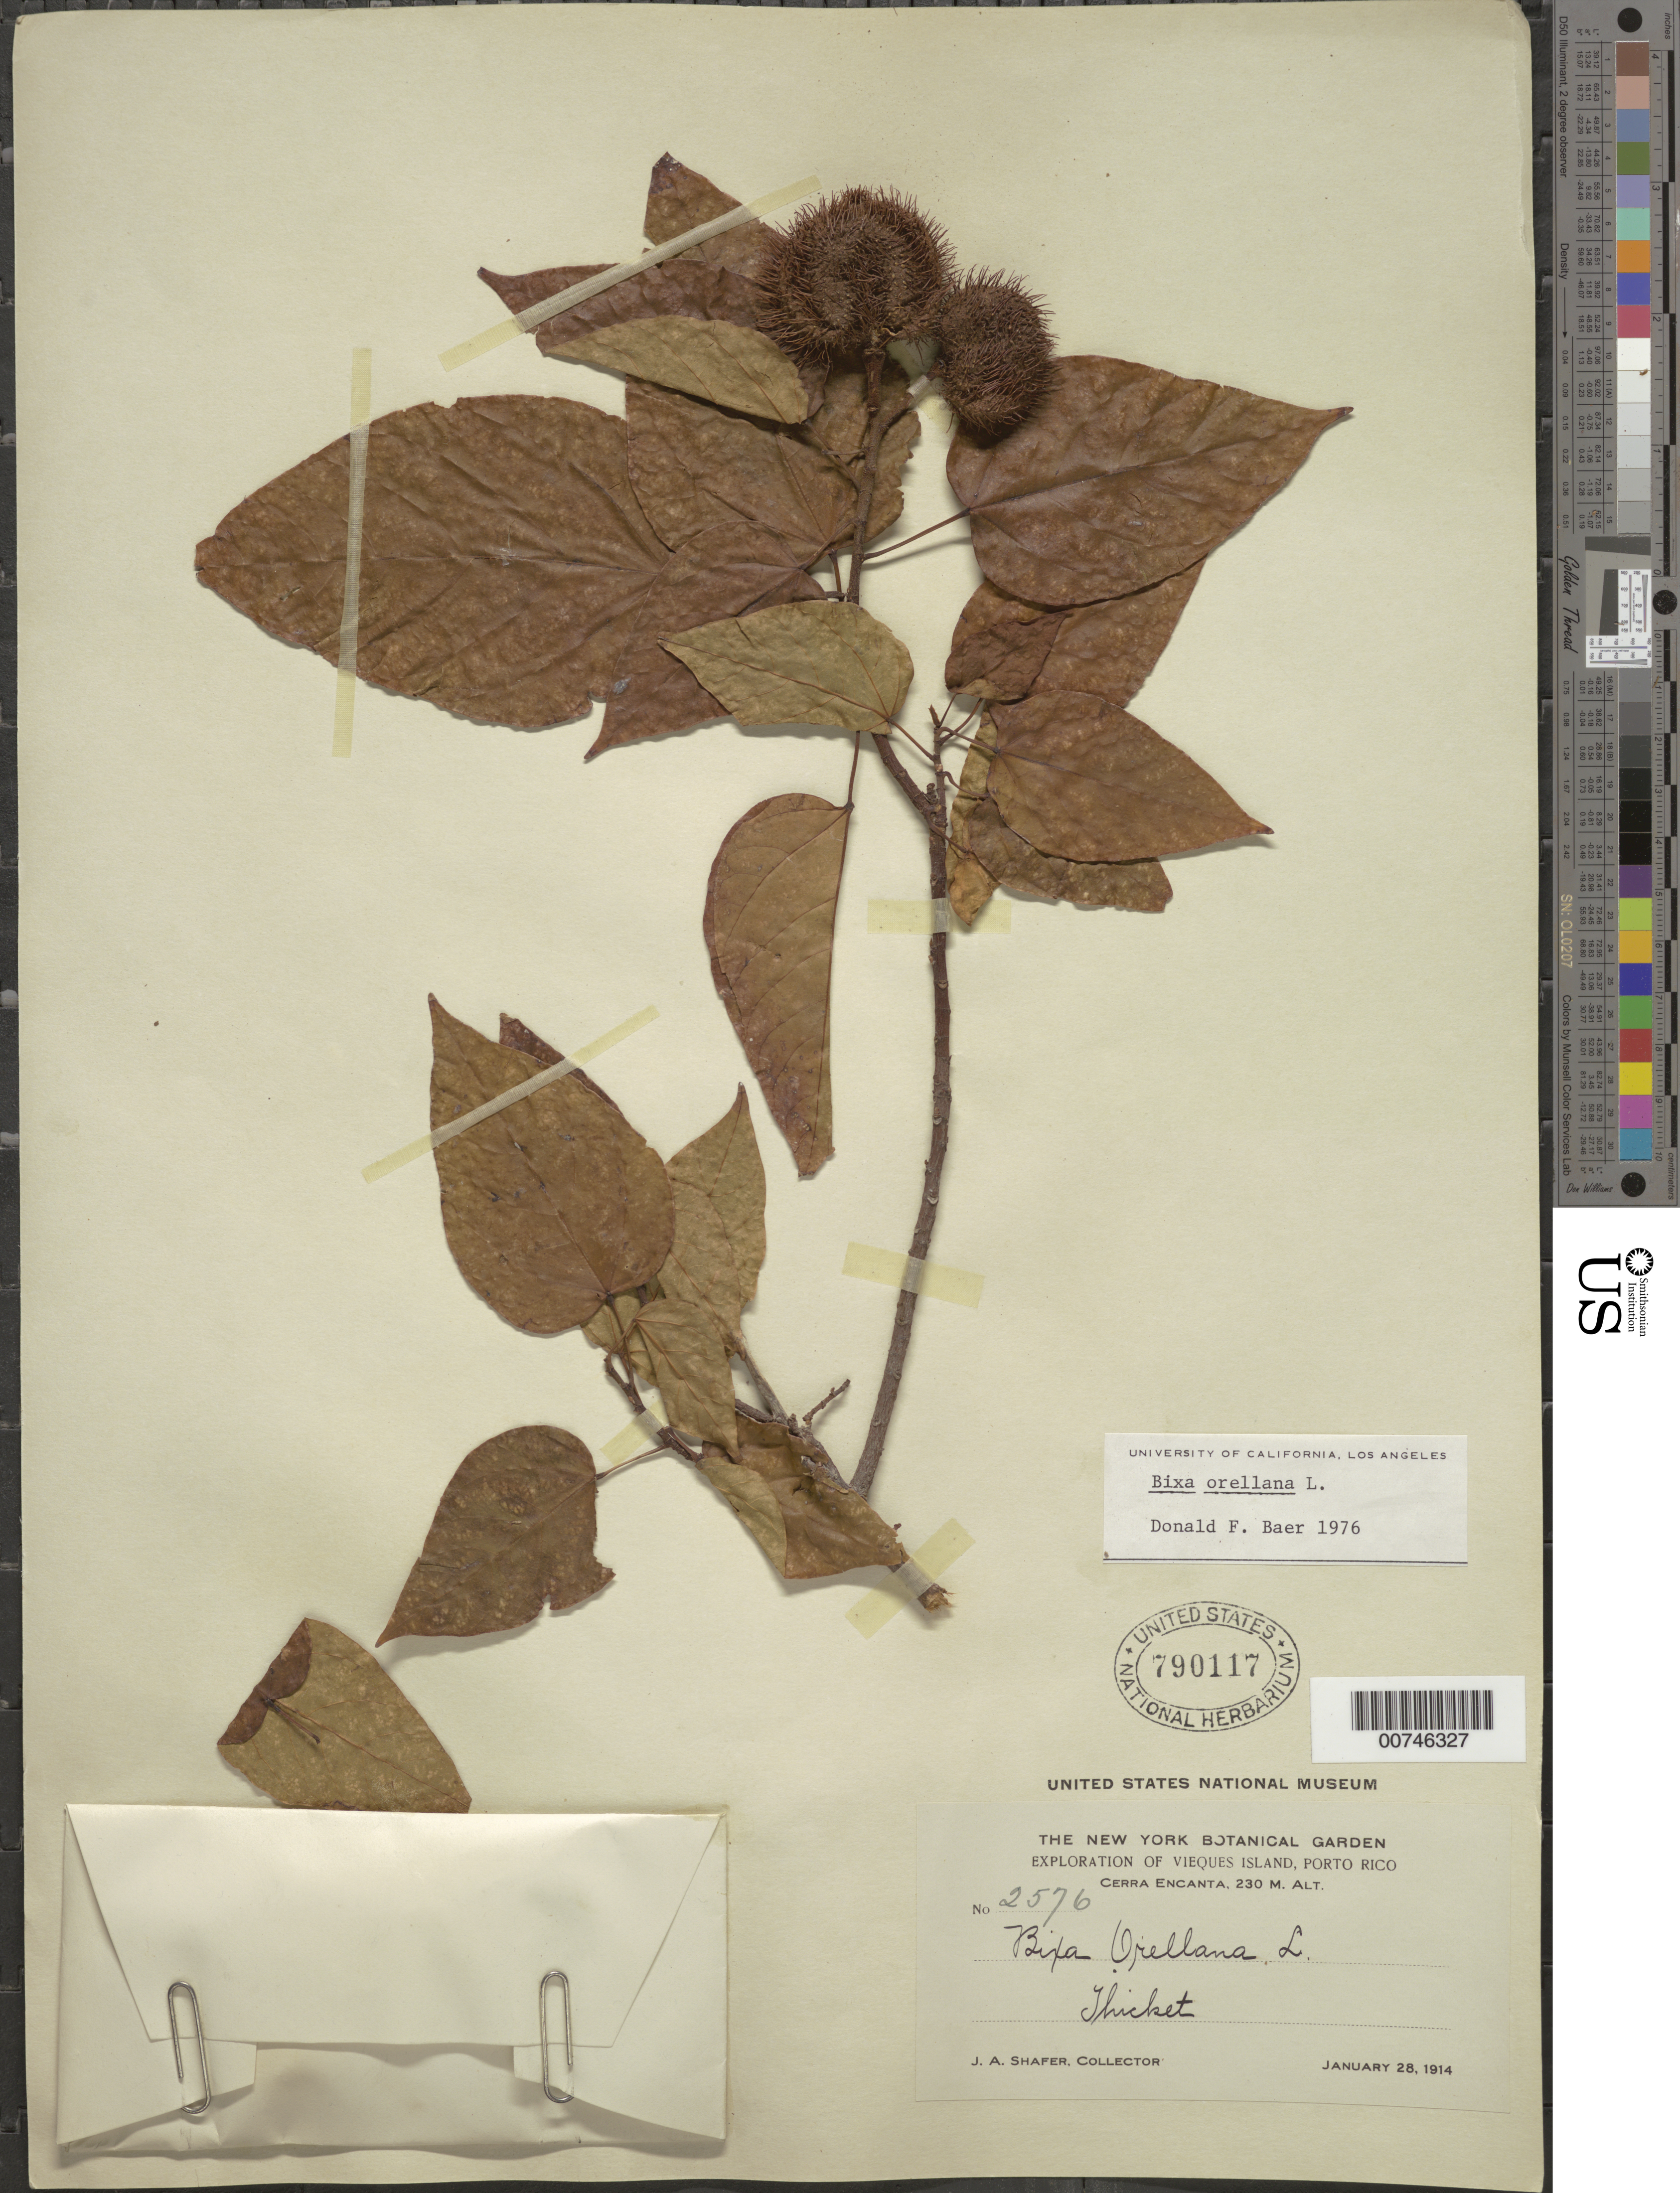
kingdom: Plantae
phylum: Tracheophyta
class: Magnoliopsida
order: Malvales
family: Bixaceae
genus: Bixa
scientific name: Bixa orellana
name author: L.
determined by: Baer, D. F.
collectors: J. A. Shafer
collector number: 2576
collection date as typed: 28 Jan 1914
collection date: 1914-01-28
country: Puerto Rico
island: Vieques I.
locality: Cerra Encanta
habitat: Thicket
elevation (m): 230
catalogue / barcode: US 790117